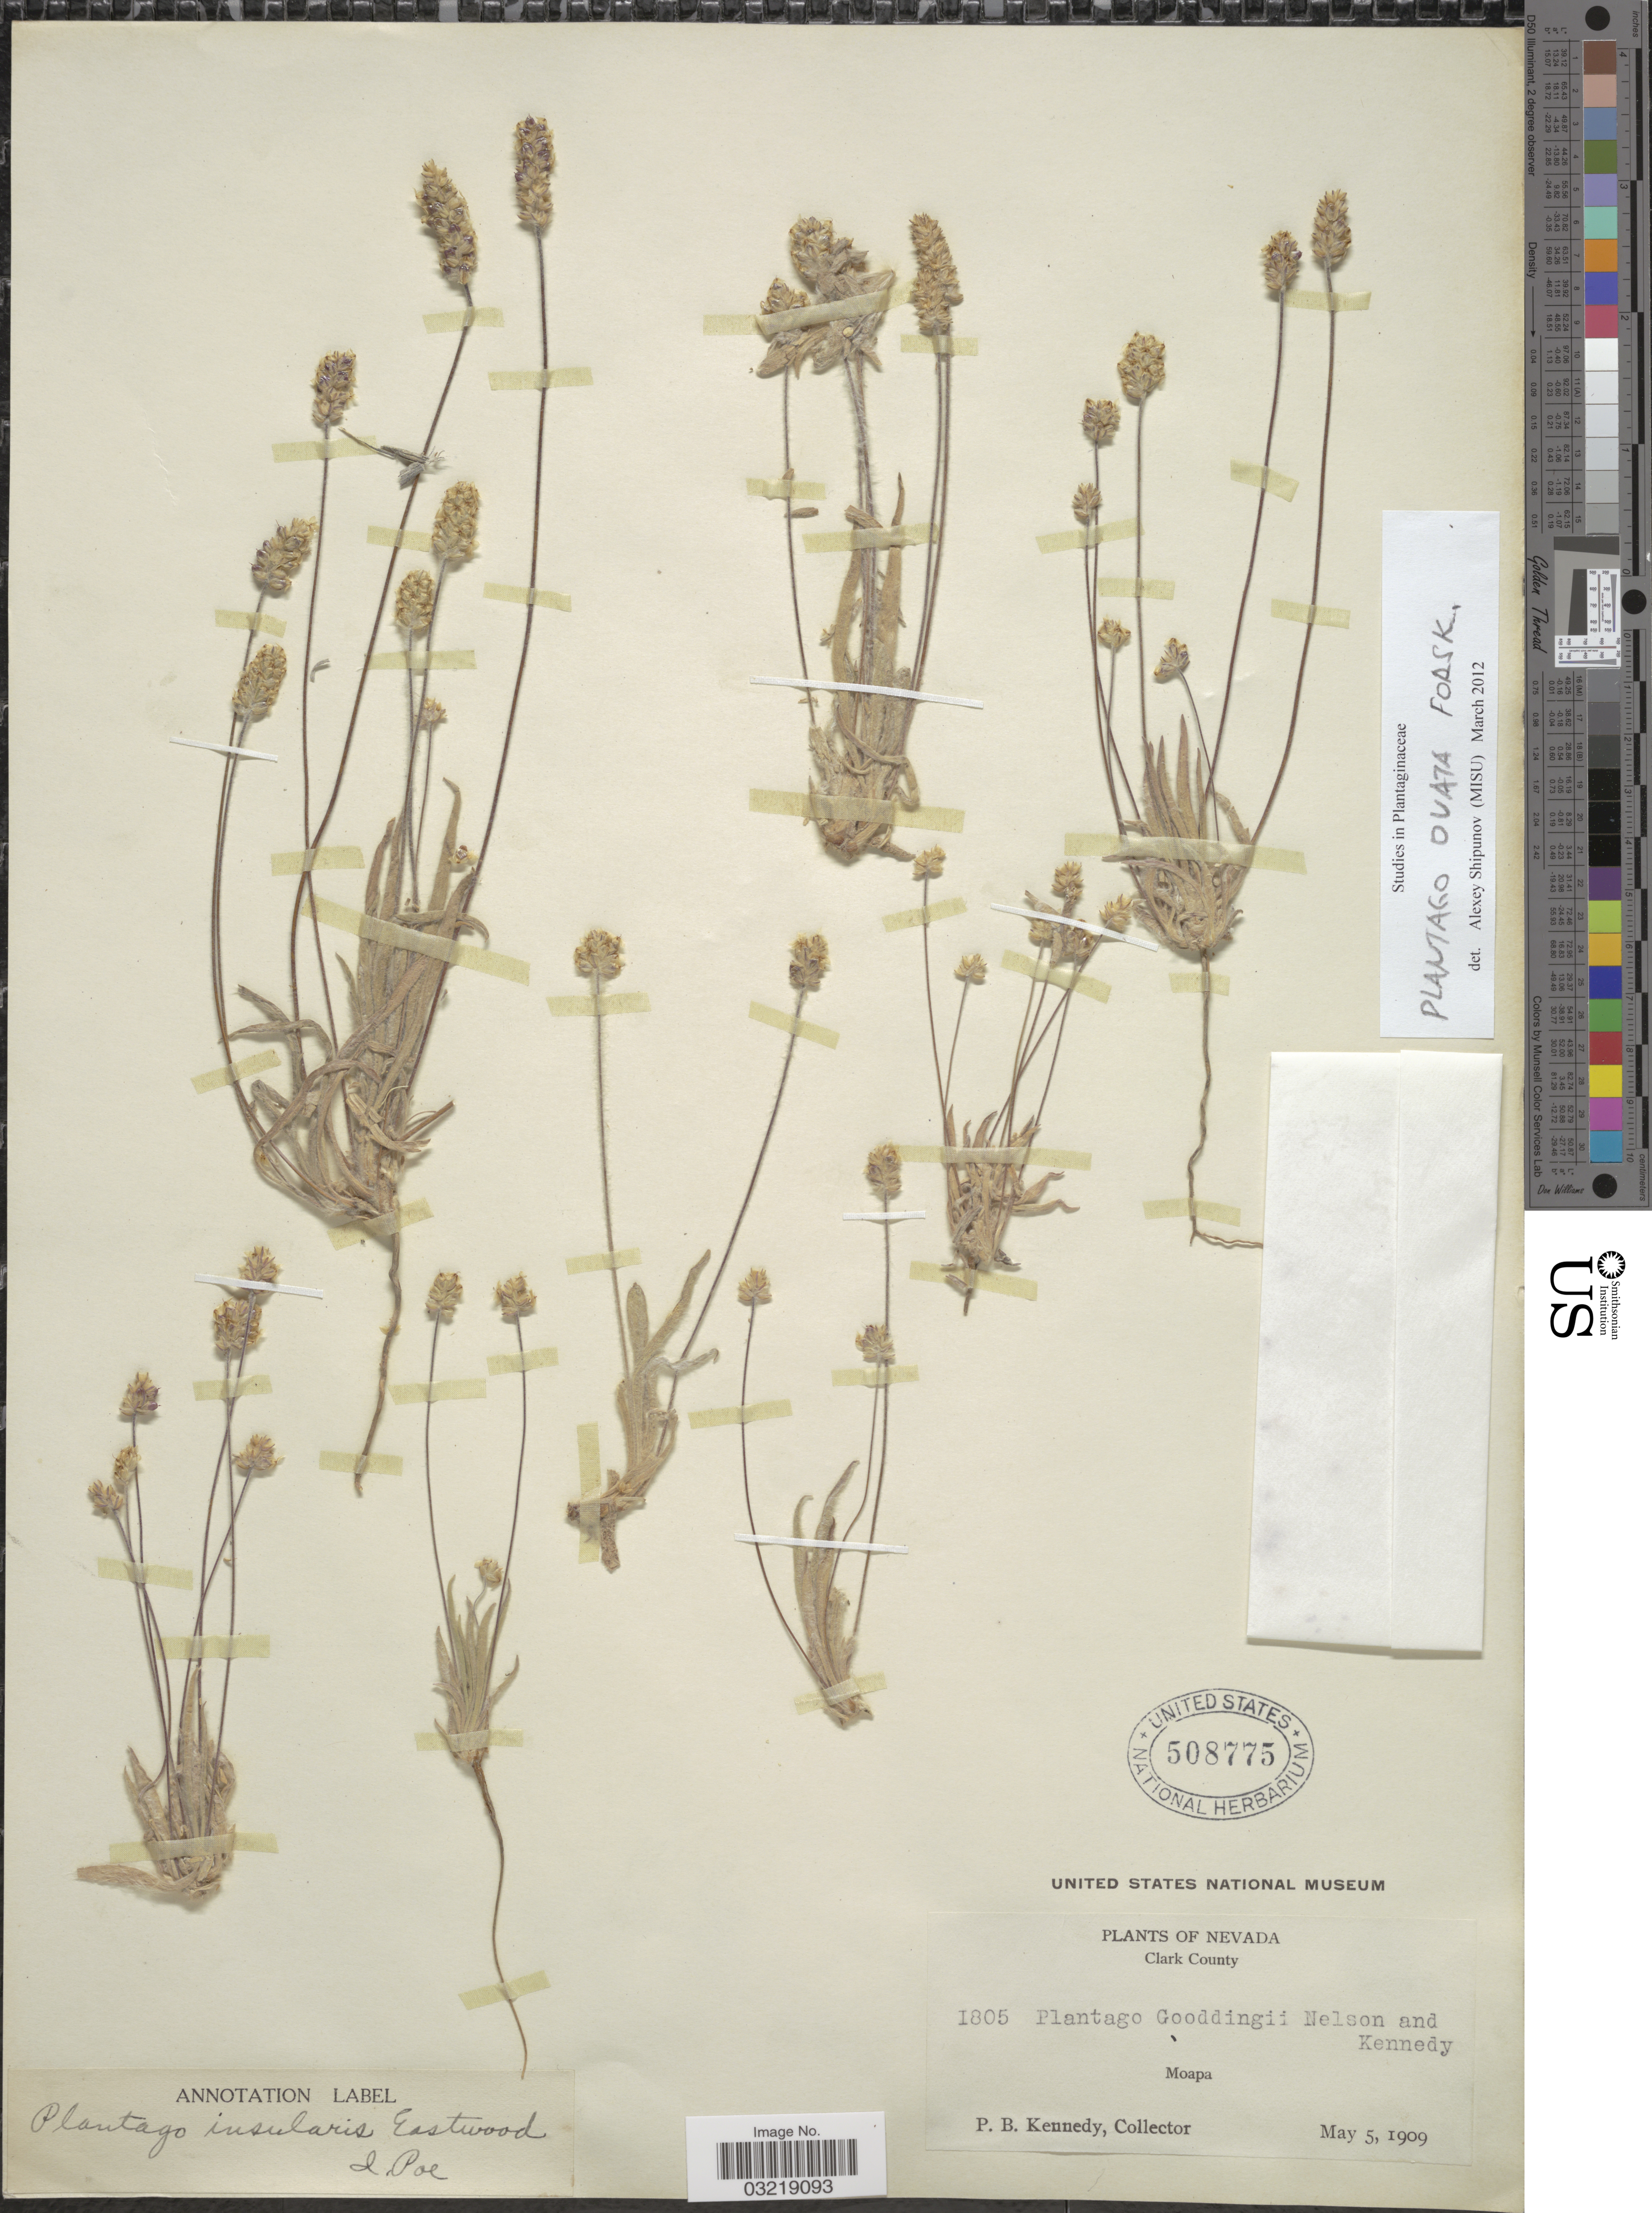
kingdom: Plantae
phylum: Tracheophyta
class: Magnoliopsida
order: Lamiales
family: Plantaginaceae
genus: Plantago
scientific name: Plantago ovata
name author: Forssk.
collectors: P. B. Kennedy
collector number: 1805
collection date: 1909-05-05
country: United States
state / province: Nevada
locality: Clark County. Moapa.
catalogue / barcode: US 508775